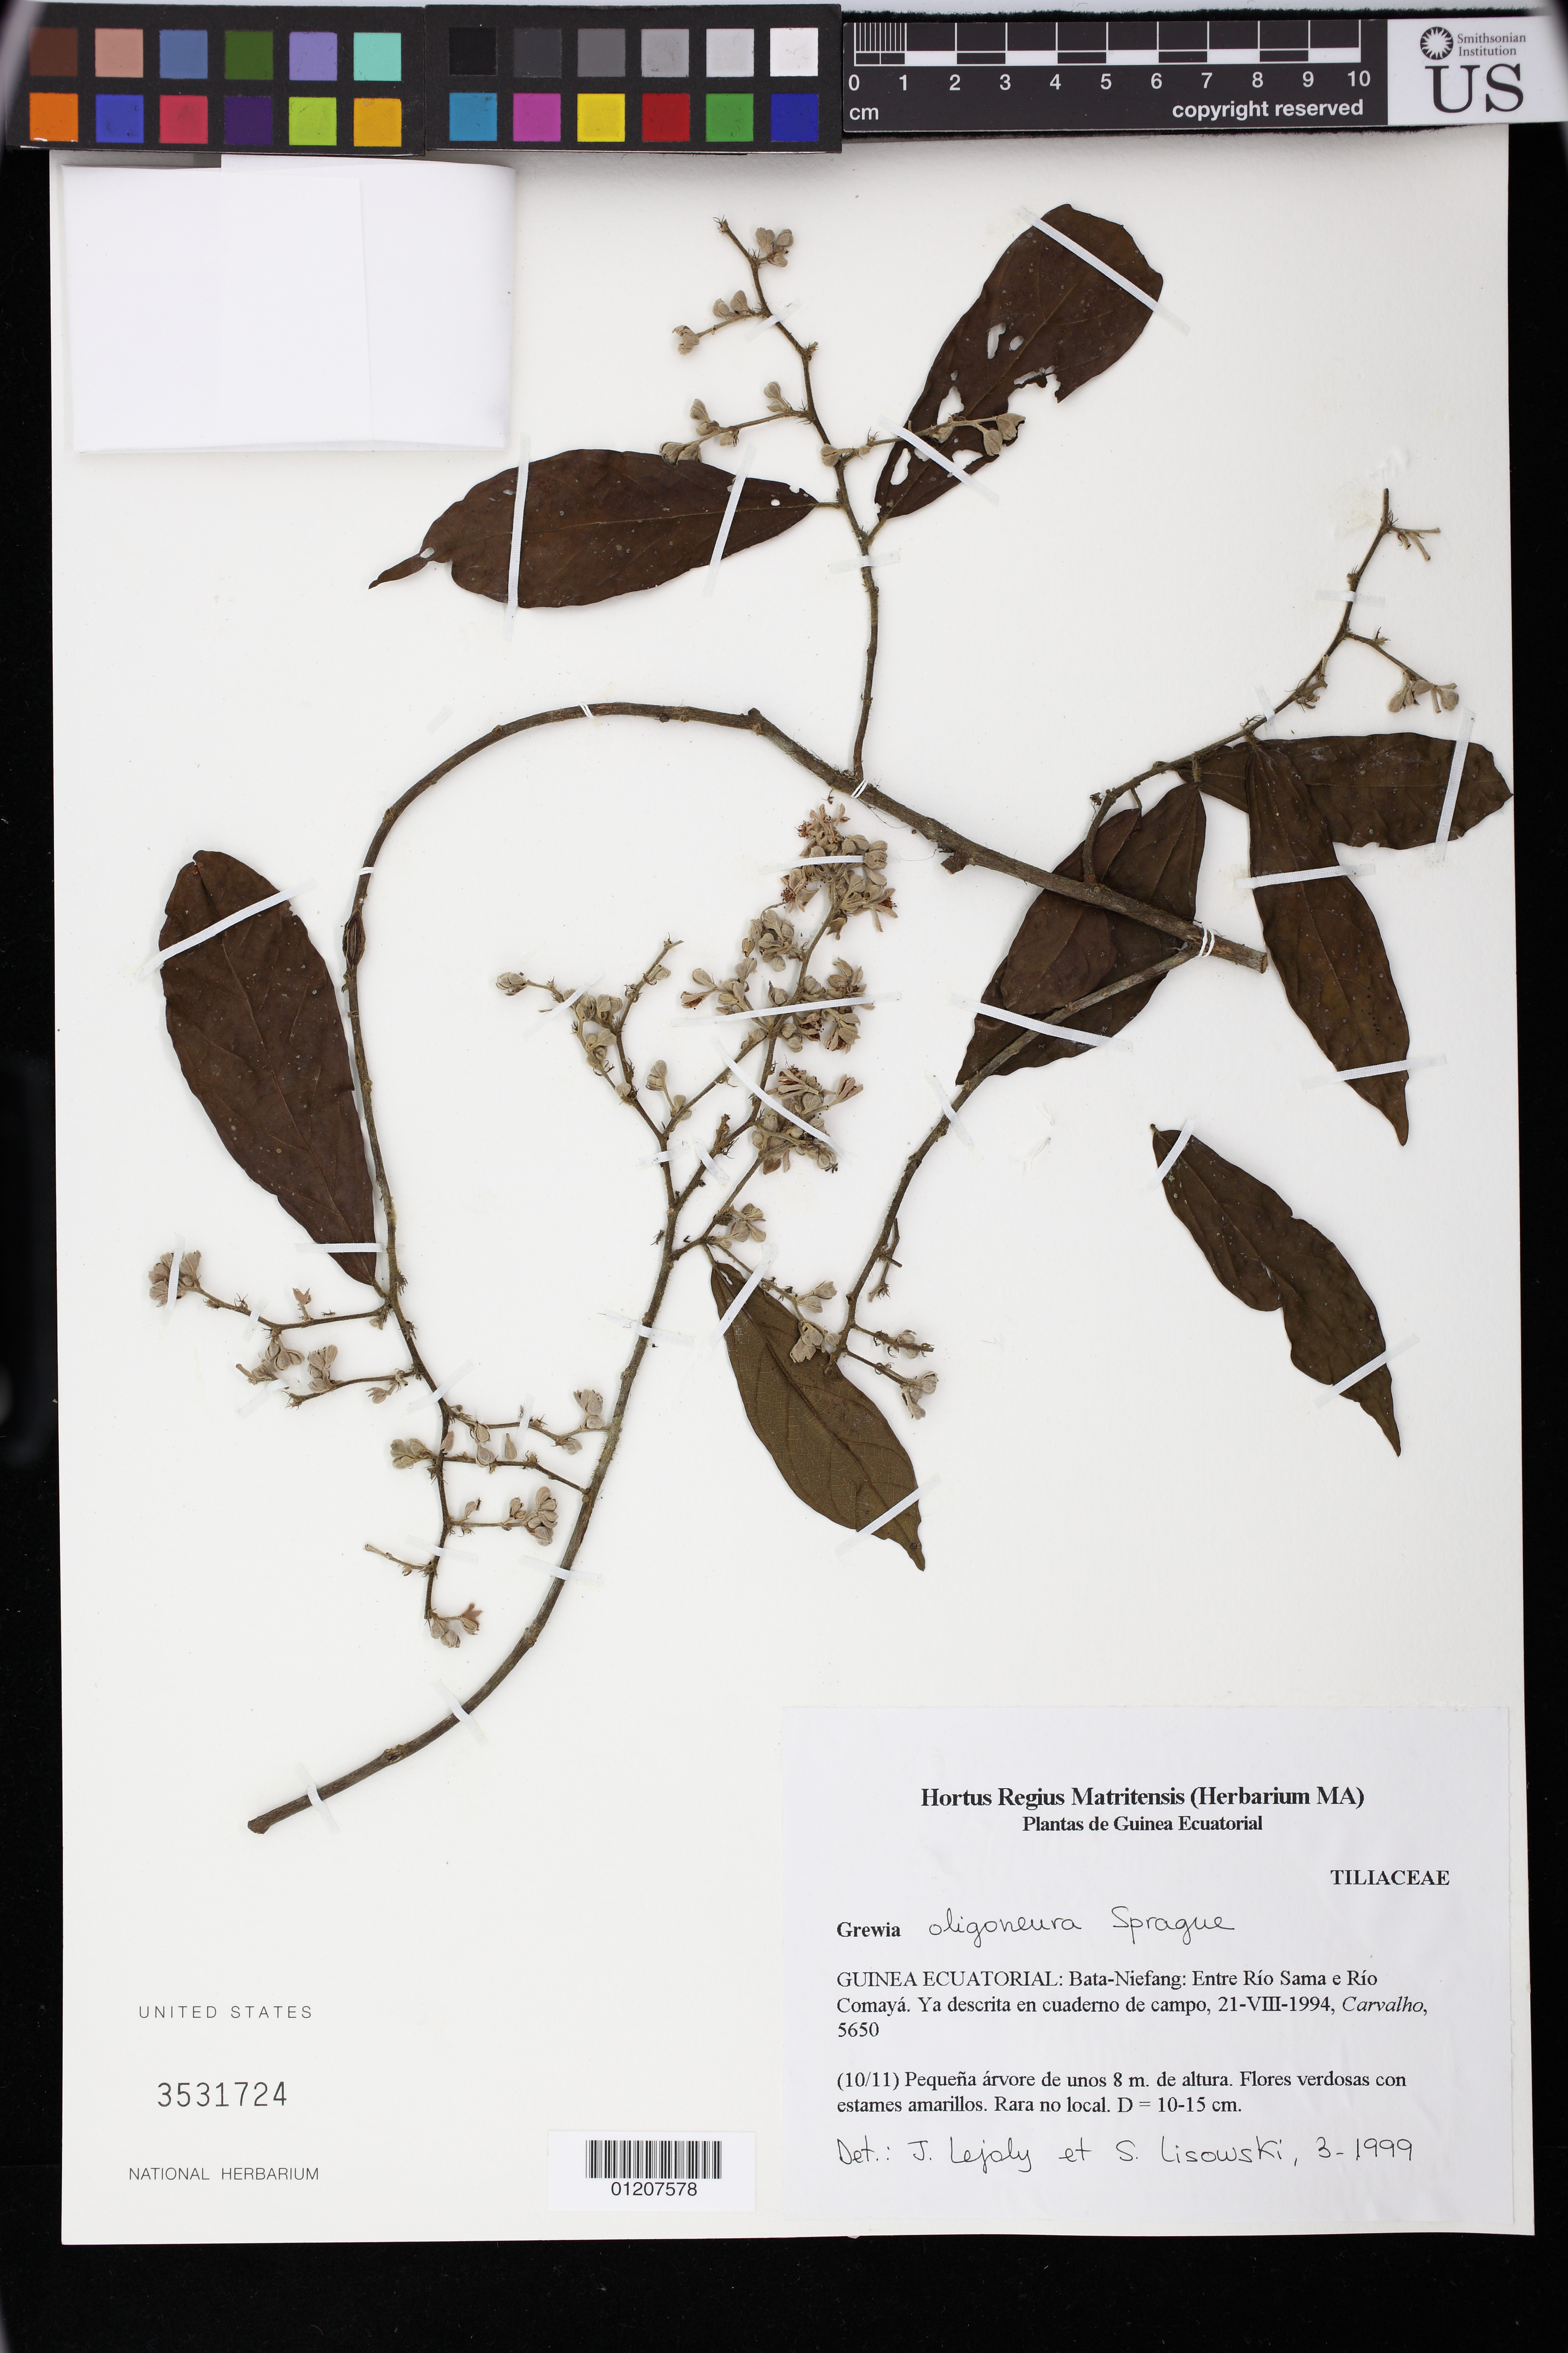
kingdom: Plantae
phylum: Tracheophyta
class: Magnoliopsida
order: Malvales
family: Malvaceae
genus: Microcos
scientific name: Microcos oligoneura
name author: (Sprague) Burret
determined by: Dorr, L. J., (BOT), Smithsonian Institution - National Museum of Natural History (UNITED STATES)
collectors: M. F. Carvalho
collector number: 5650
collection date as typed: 21 Aug 1994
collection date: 1994-08-21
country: Equatorial Guinea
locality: Guinea Equatorial: Bata - Niefang: Entre Rio Sama e Rio Comaya.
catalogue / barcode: US 3531724